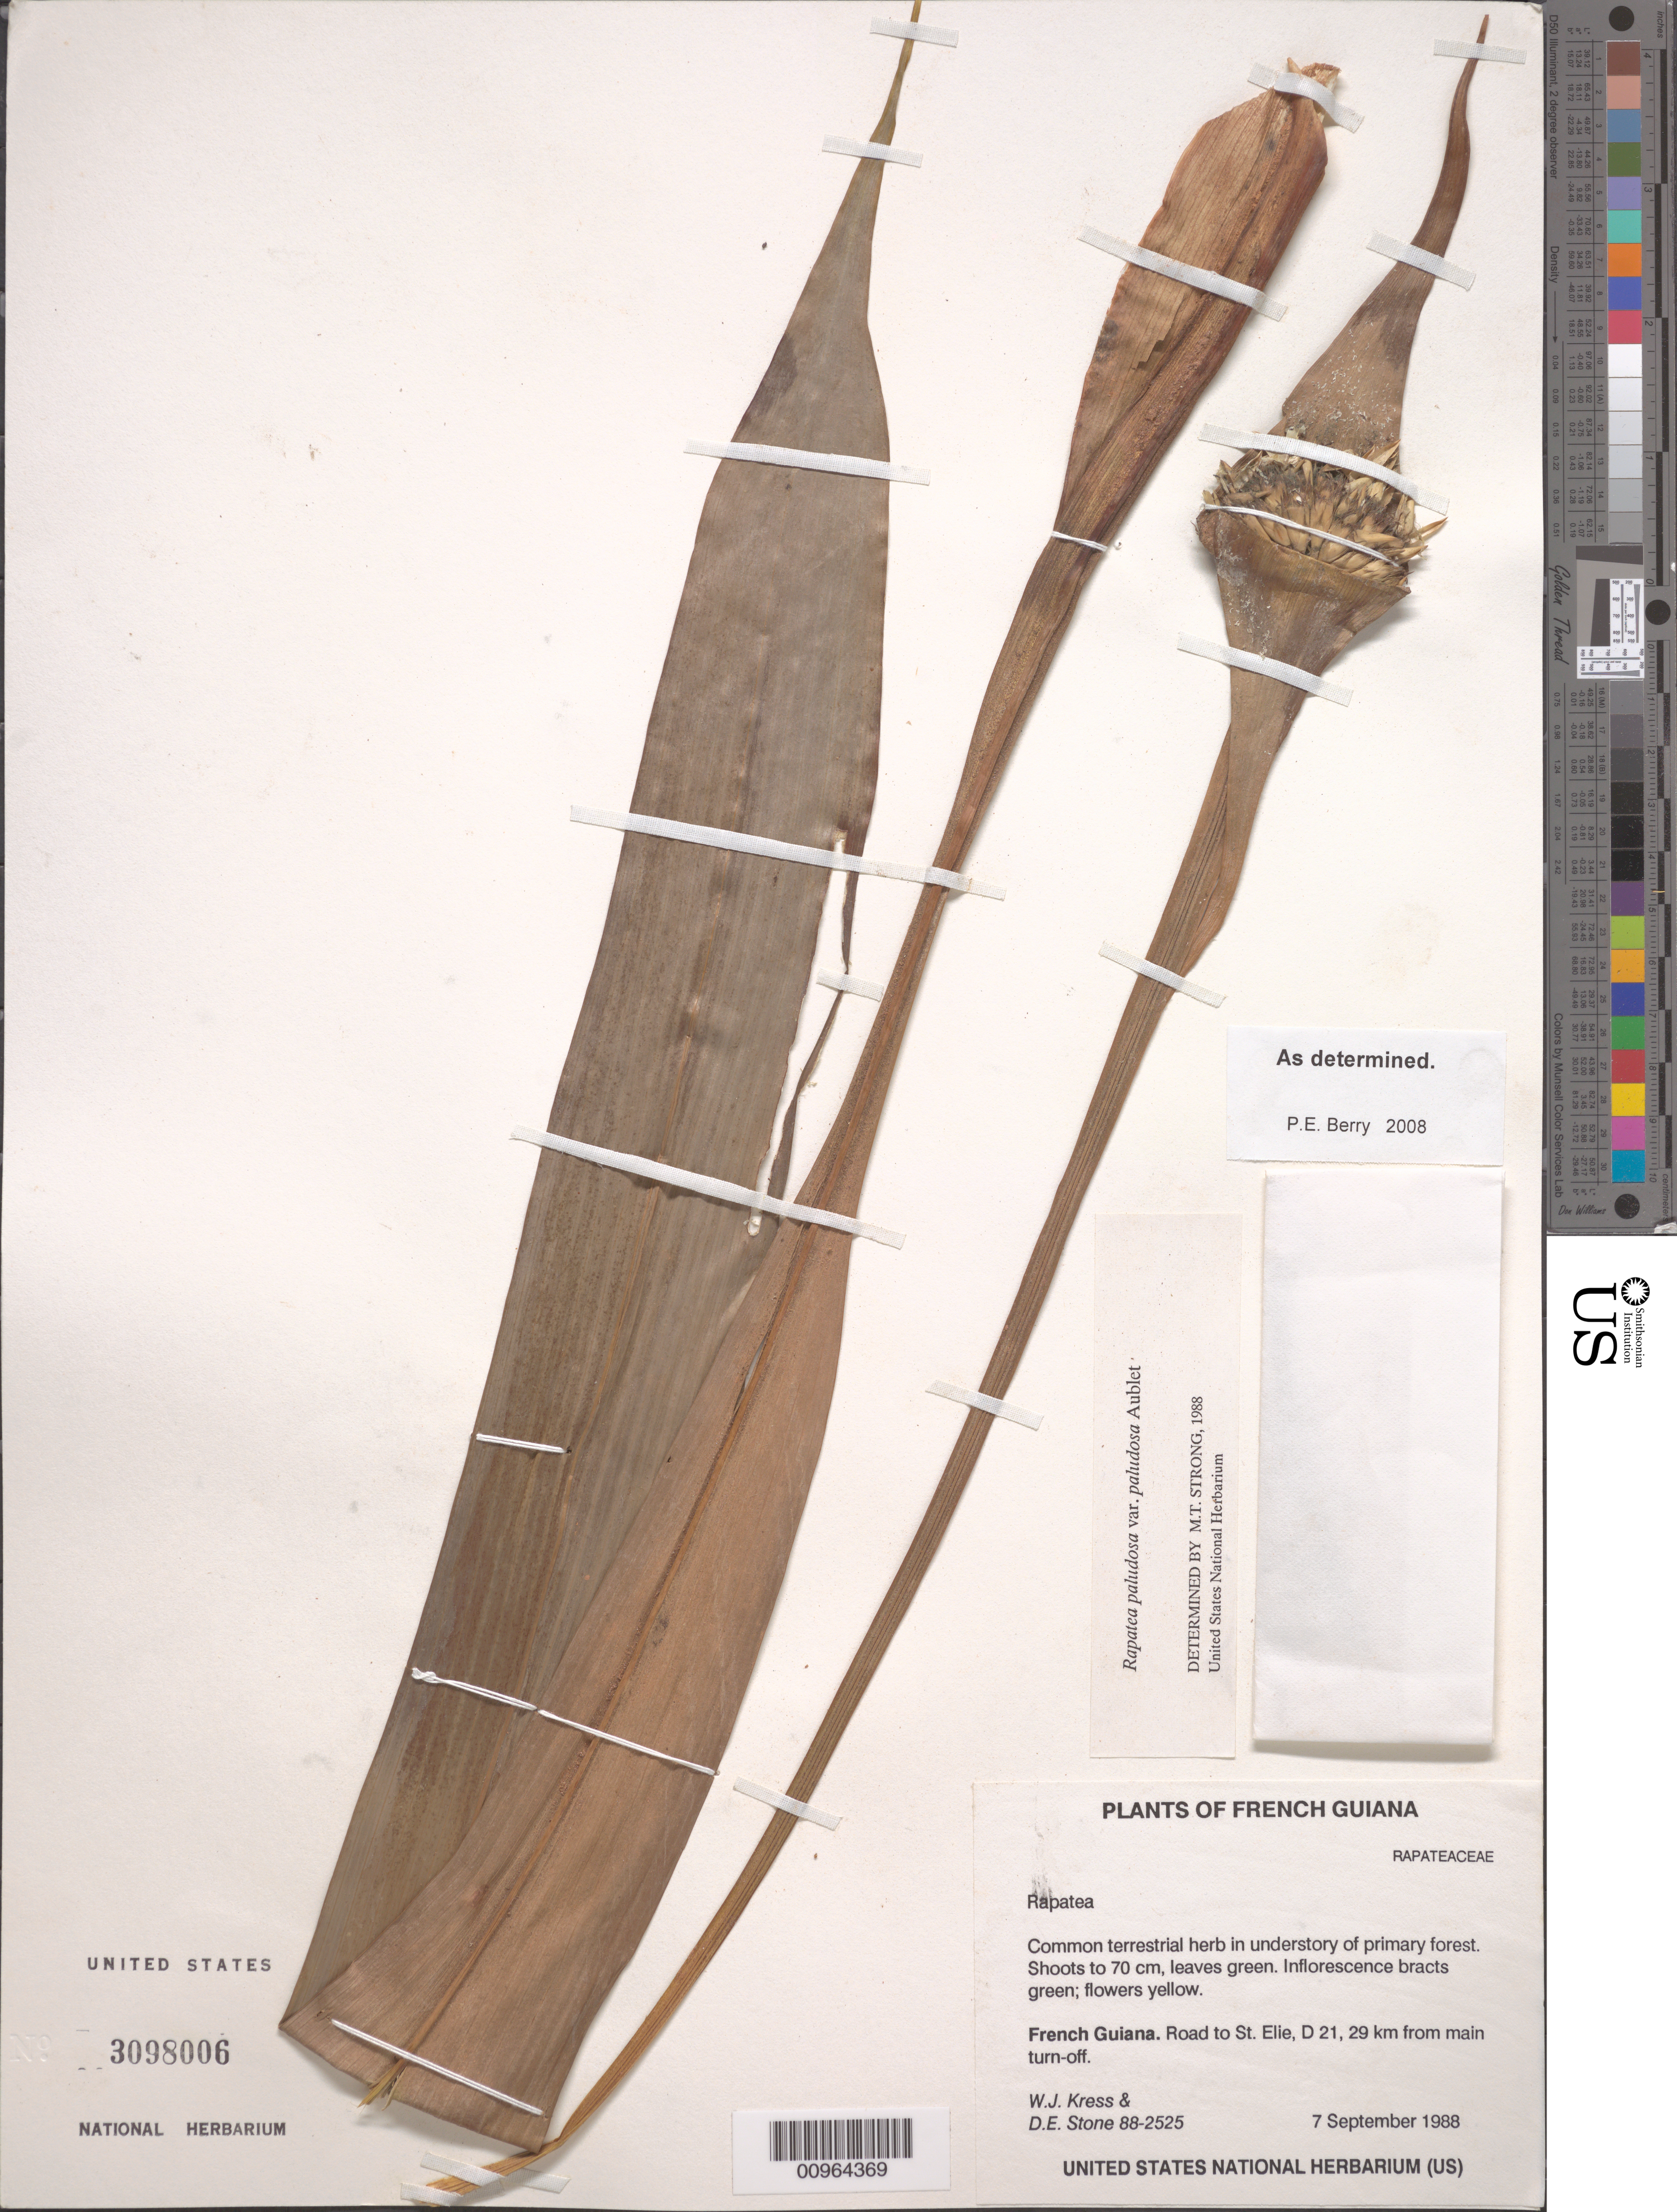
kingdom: Plantae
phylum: Tracheophyta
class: Liliopsida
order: Poales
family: Rapateaceae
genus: Rapatea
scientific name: Rapatea paludosa var. paludosa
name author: Aubl.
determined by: Berry, P. E., (WIS), University of Wisconsin - Madison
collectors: W. J. Kress & D. E. Stone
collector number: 88 2525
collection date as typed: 7-Sep-88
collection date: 1988-09-07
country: French Guiana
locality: St. Élie, road to; D 21, 29 km from main turn-off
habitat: Understory of primary forest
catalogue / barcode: US 3098006